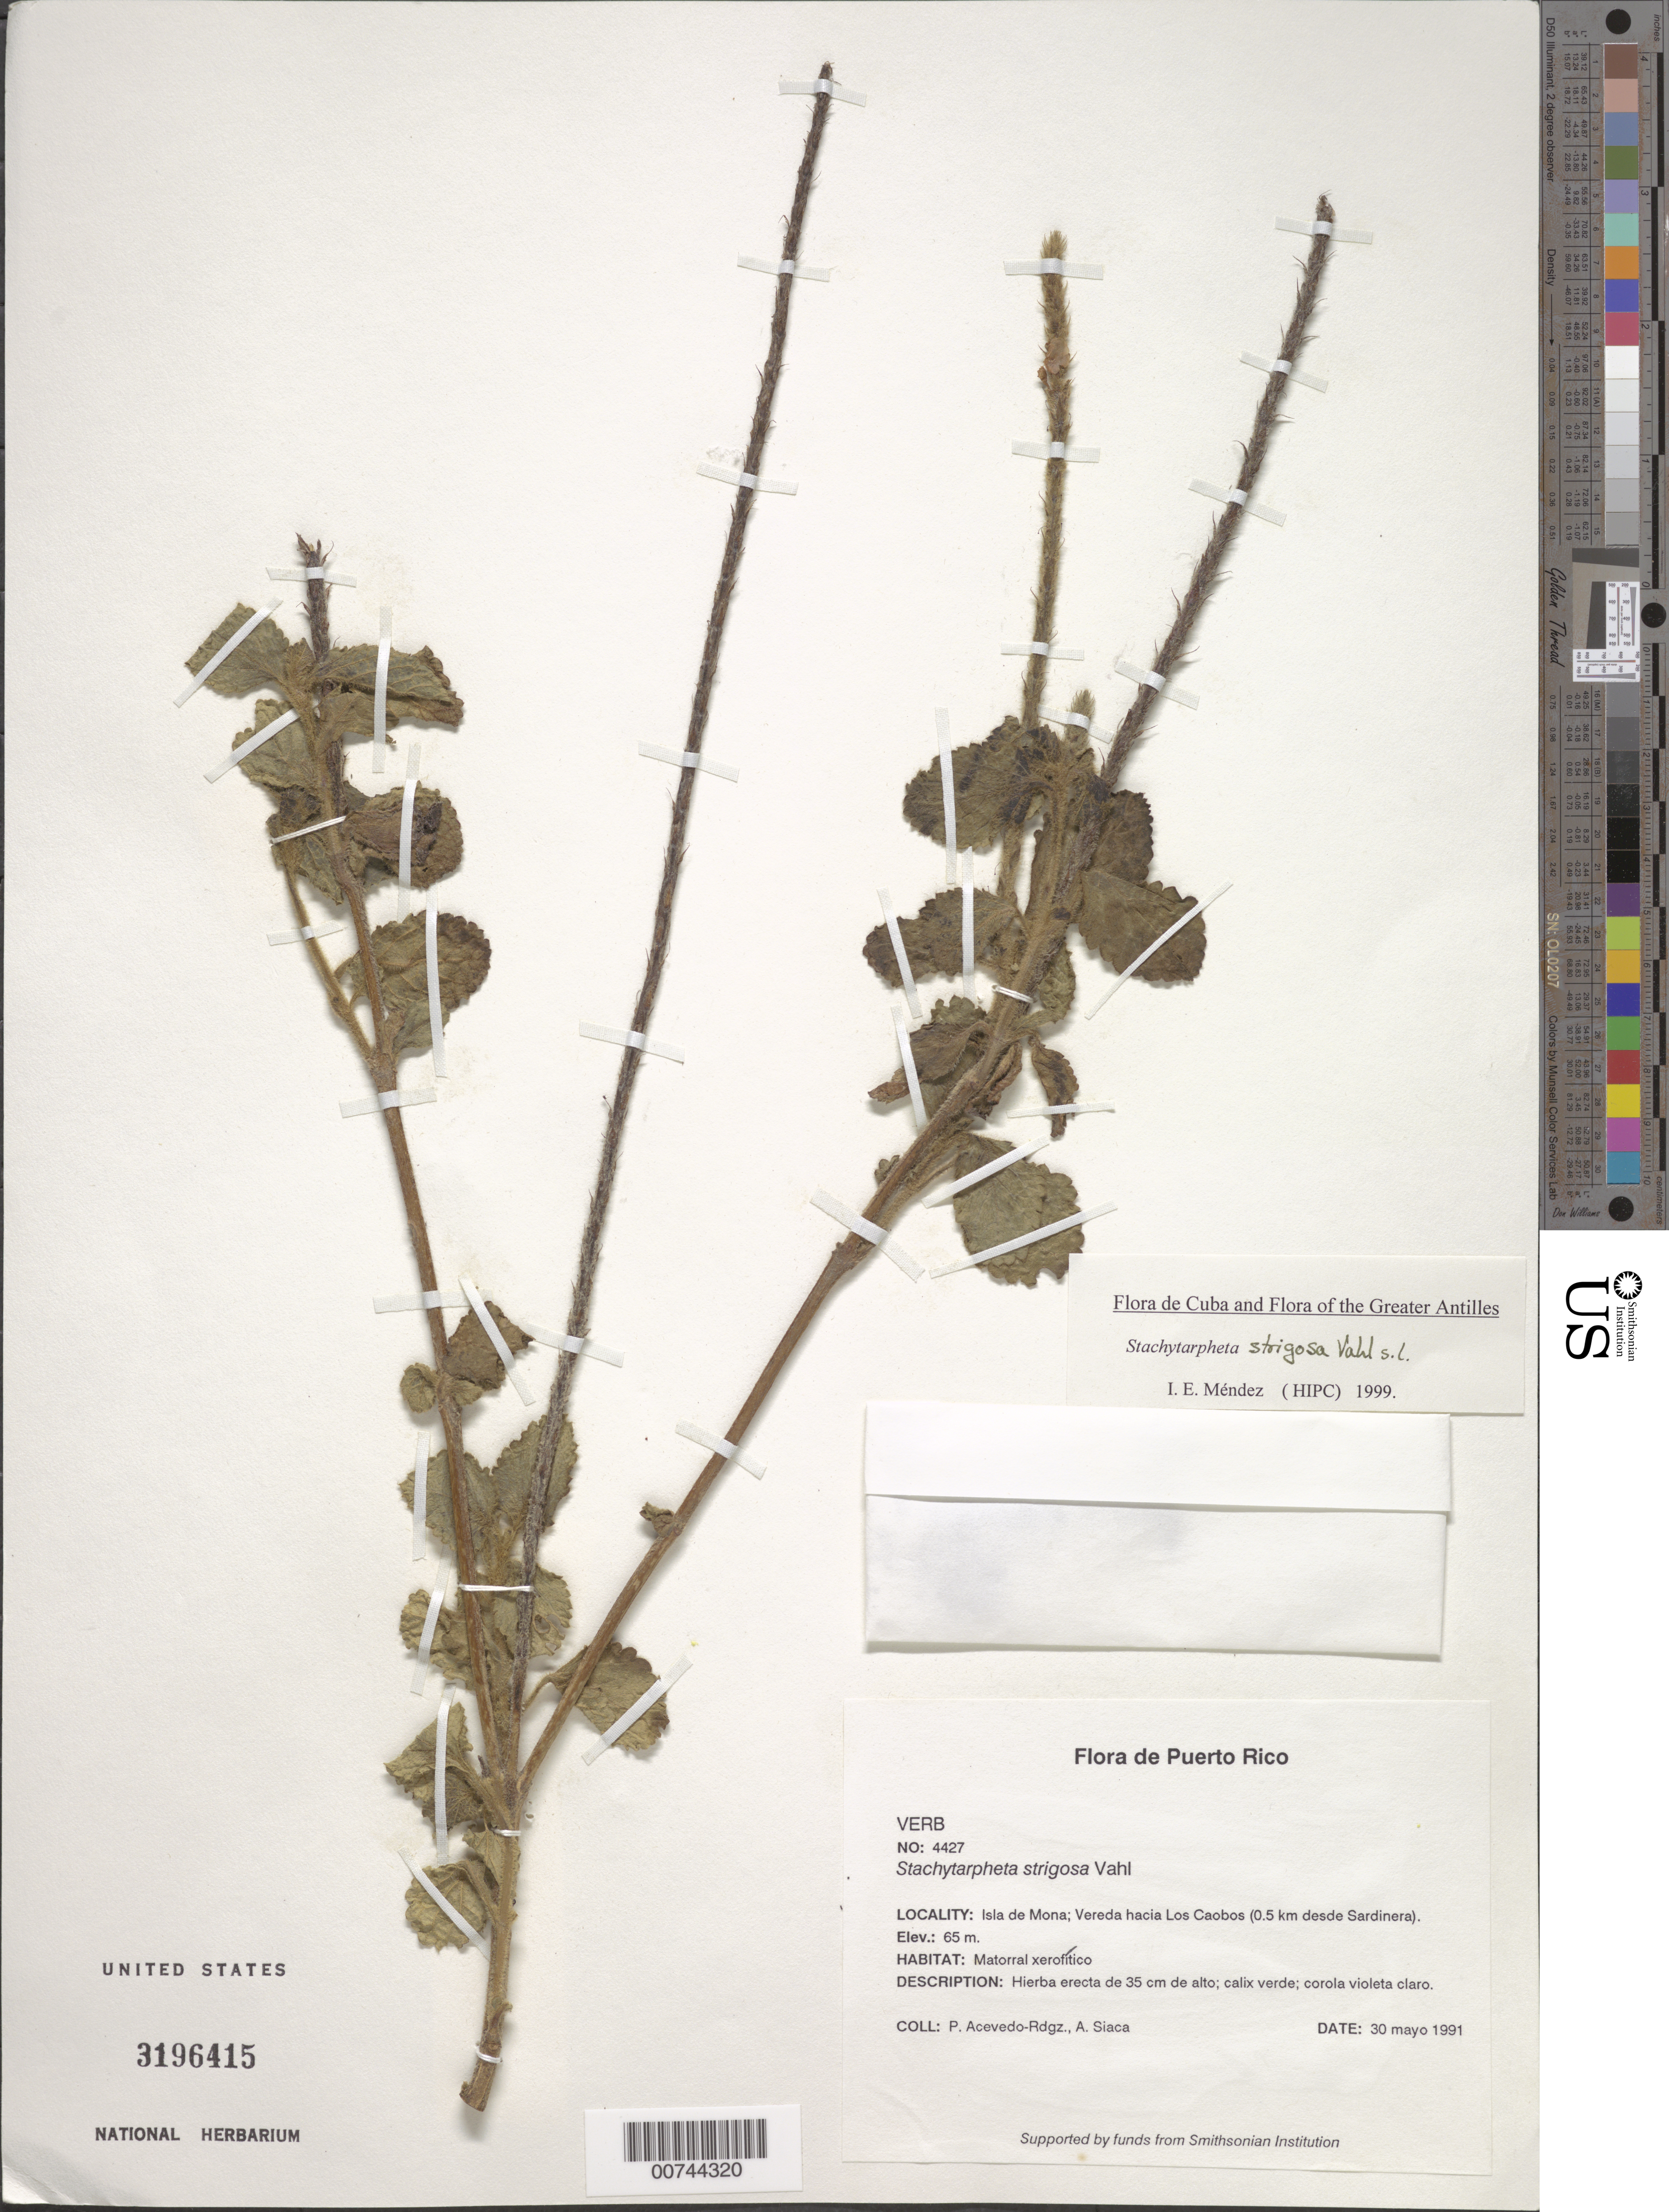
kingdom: Plantae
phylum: Tracheophyta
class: Magnoliopsida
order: Lamiales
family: Verbenaceae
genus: Stachytarpheta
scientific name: Stachytarpheta strigosa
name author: Vahl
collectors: P. Acevedo-Rodr. & A. Siaca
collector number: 4427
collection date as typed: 30 May 1991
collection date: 1991-05-30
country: Puerto Rico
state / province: Mayaguëz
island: Mona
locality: Isla de Mona; Vereda hacia Los Caobos (0.5 km desde Sardinera).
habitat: Matorral xerofitico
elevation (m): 65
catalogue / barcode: US 3196415